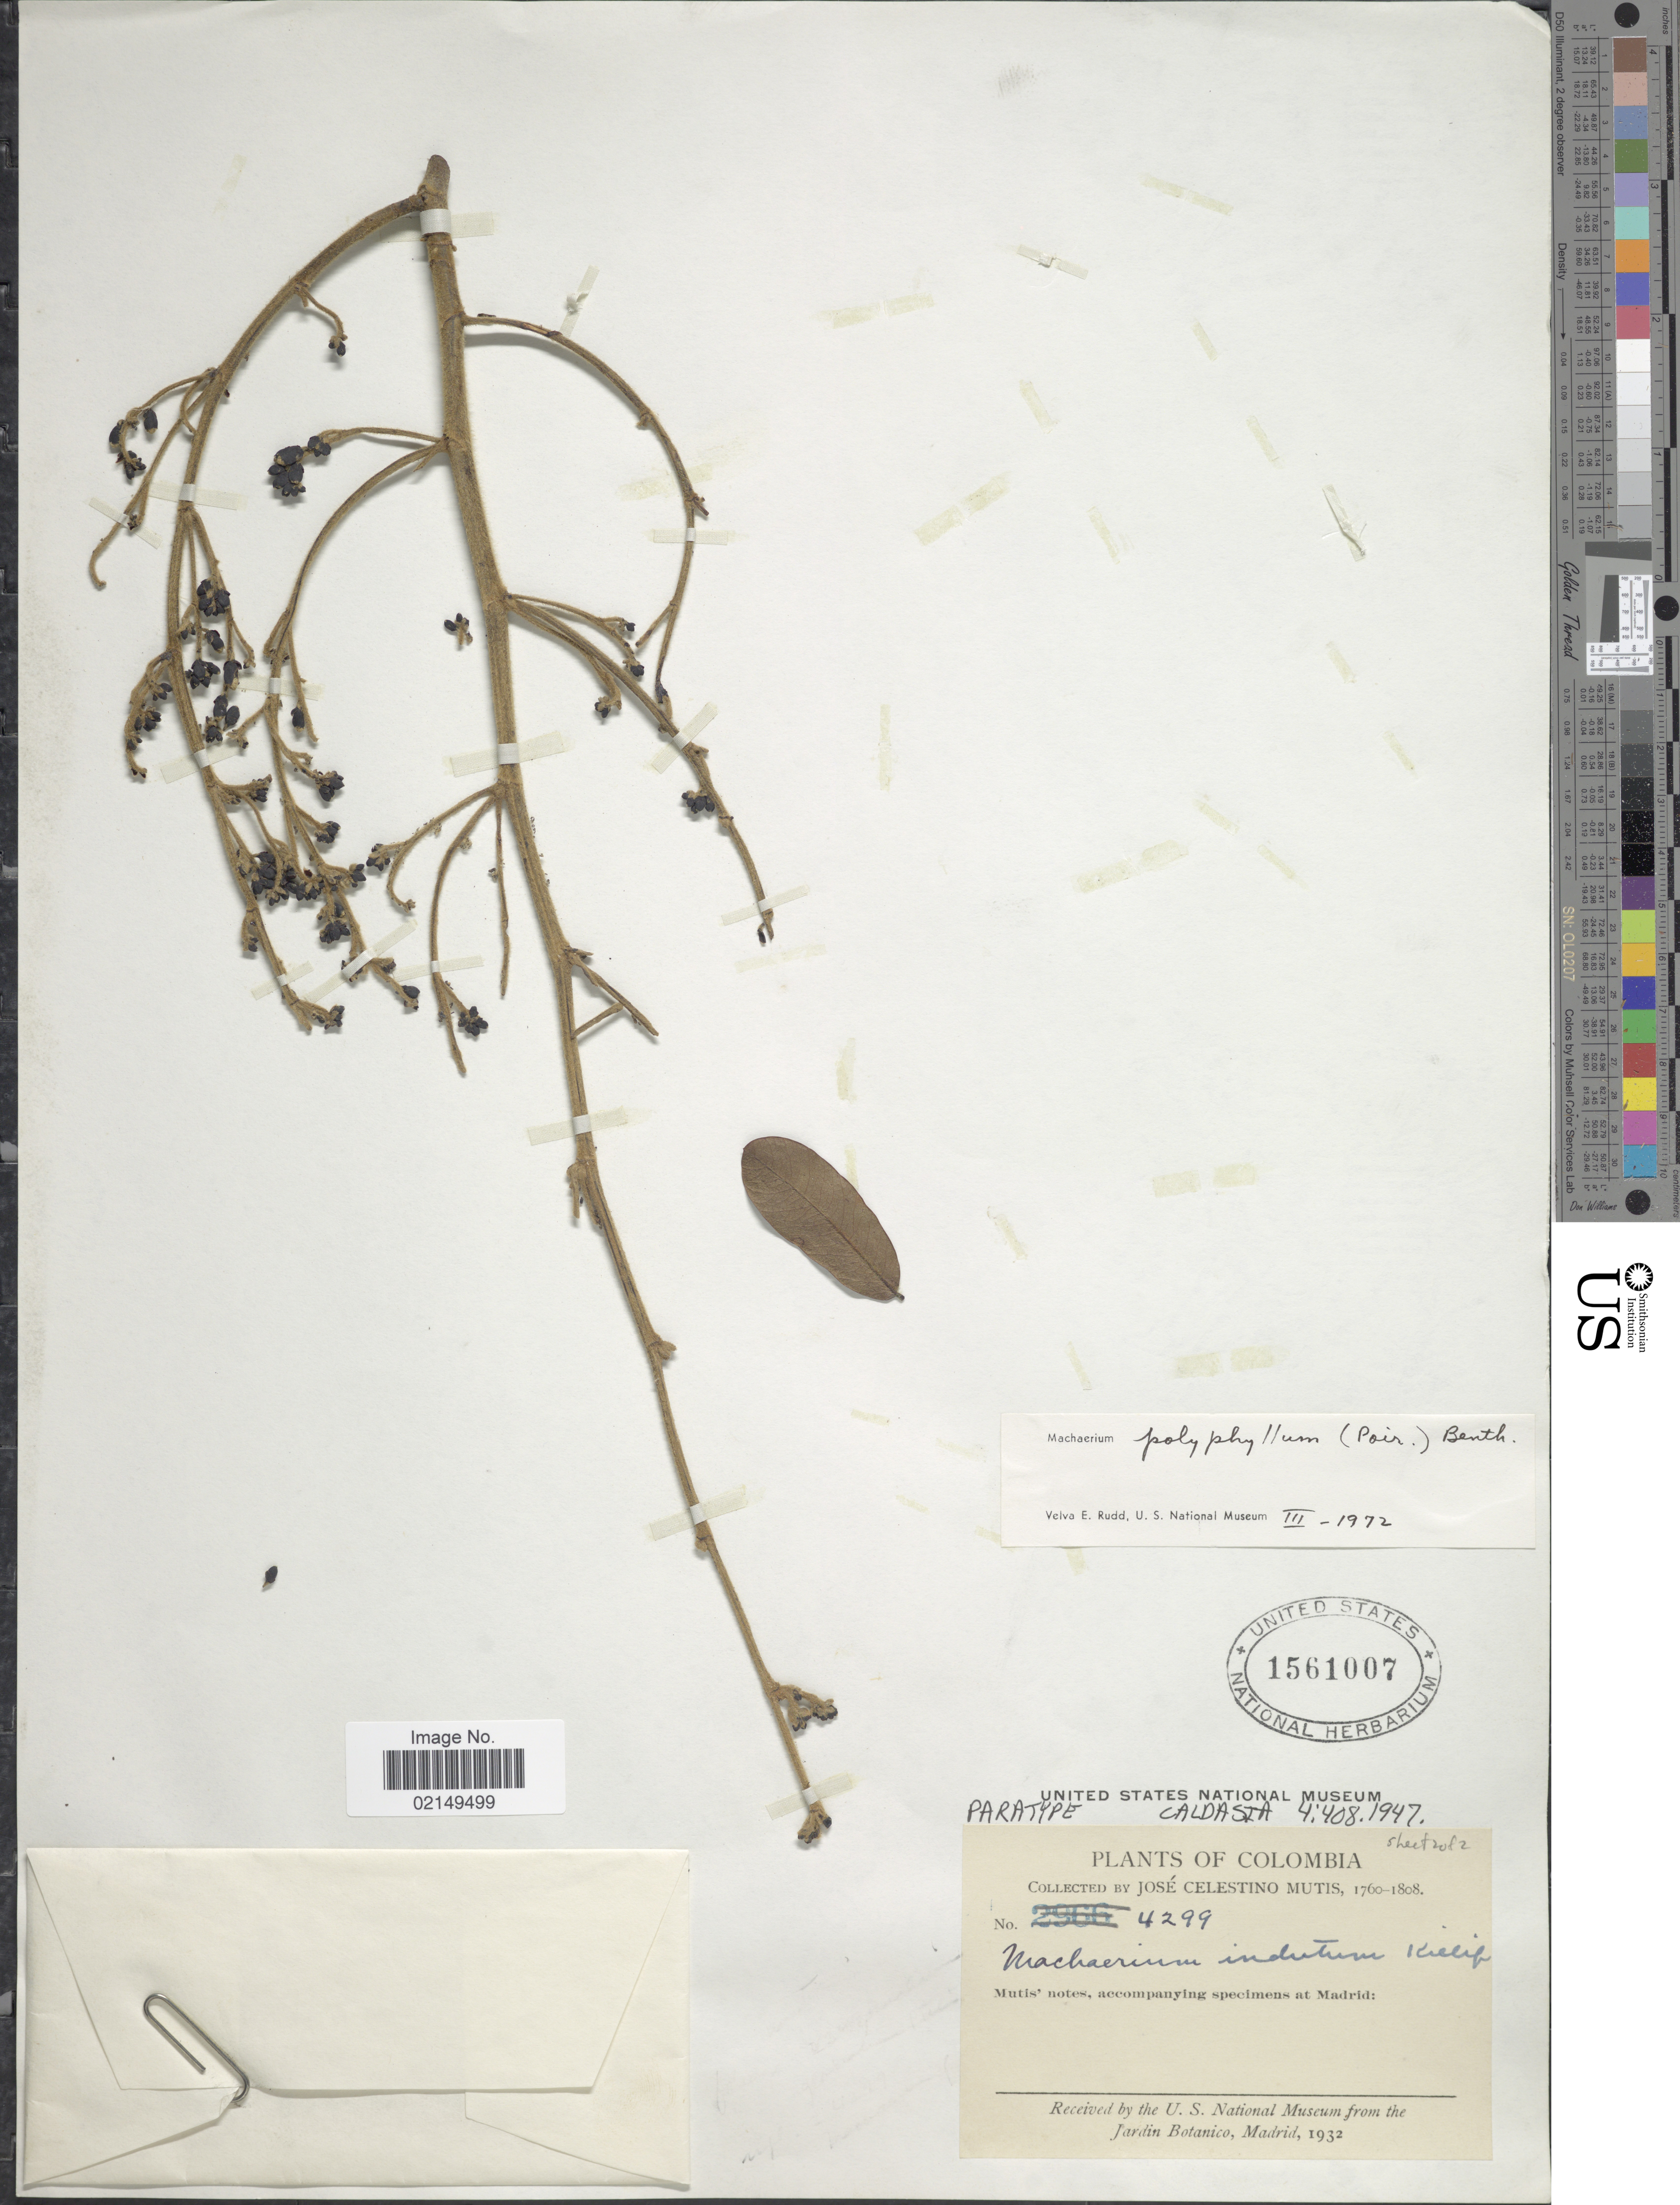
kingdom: Plantae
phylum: Tracheophyta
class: Magnoliopsida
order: Fabales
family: Fabaceae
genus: Machaerium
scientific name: Machaerium polyphyllum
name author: (Poir.) Benth.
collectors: J. C. B. Mutis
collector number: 4299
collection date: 1760/1808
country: Colombia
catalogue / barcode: US 1561007